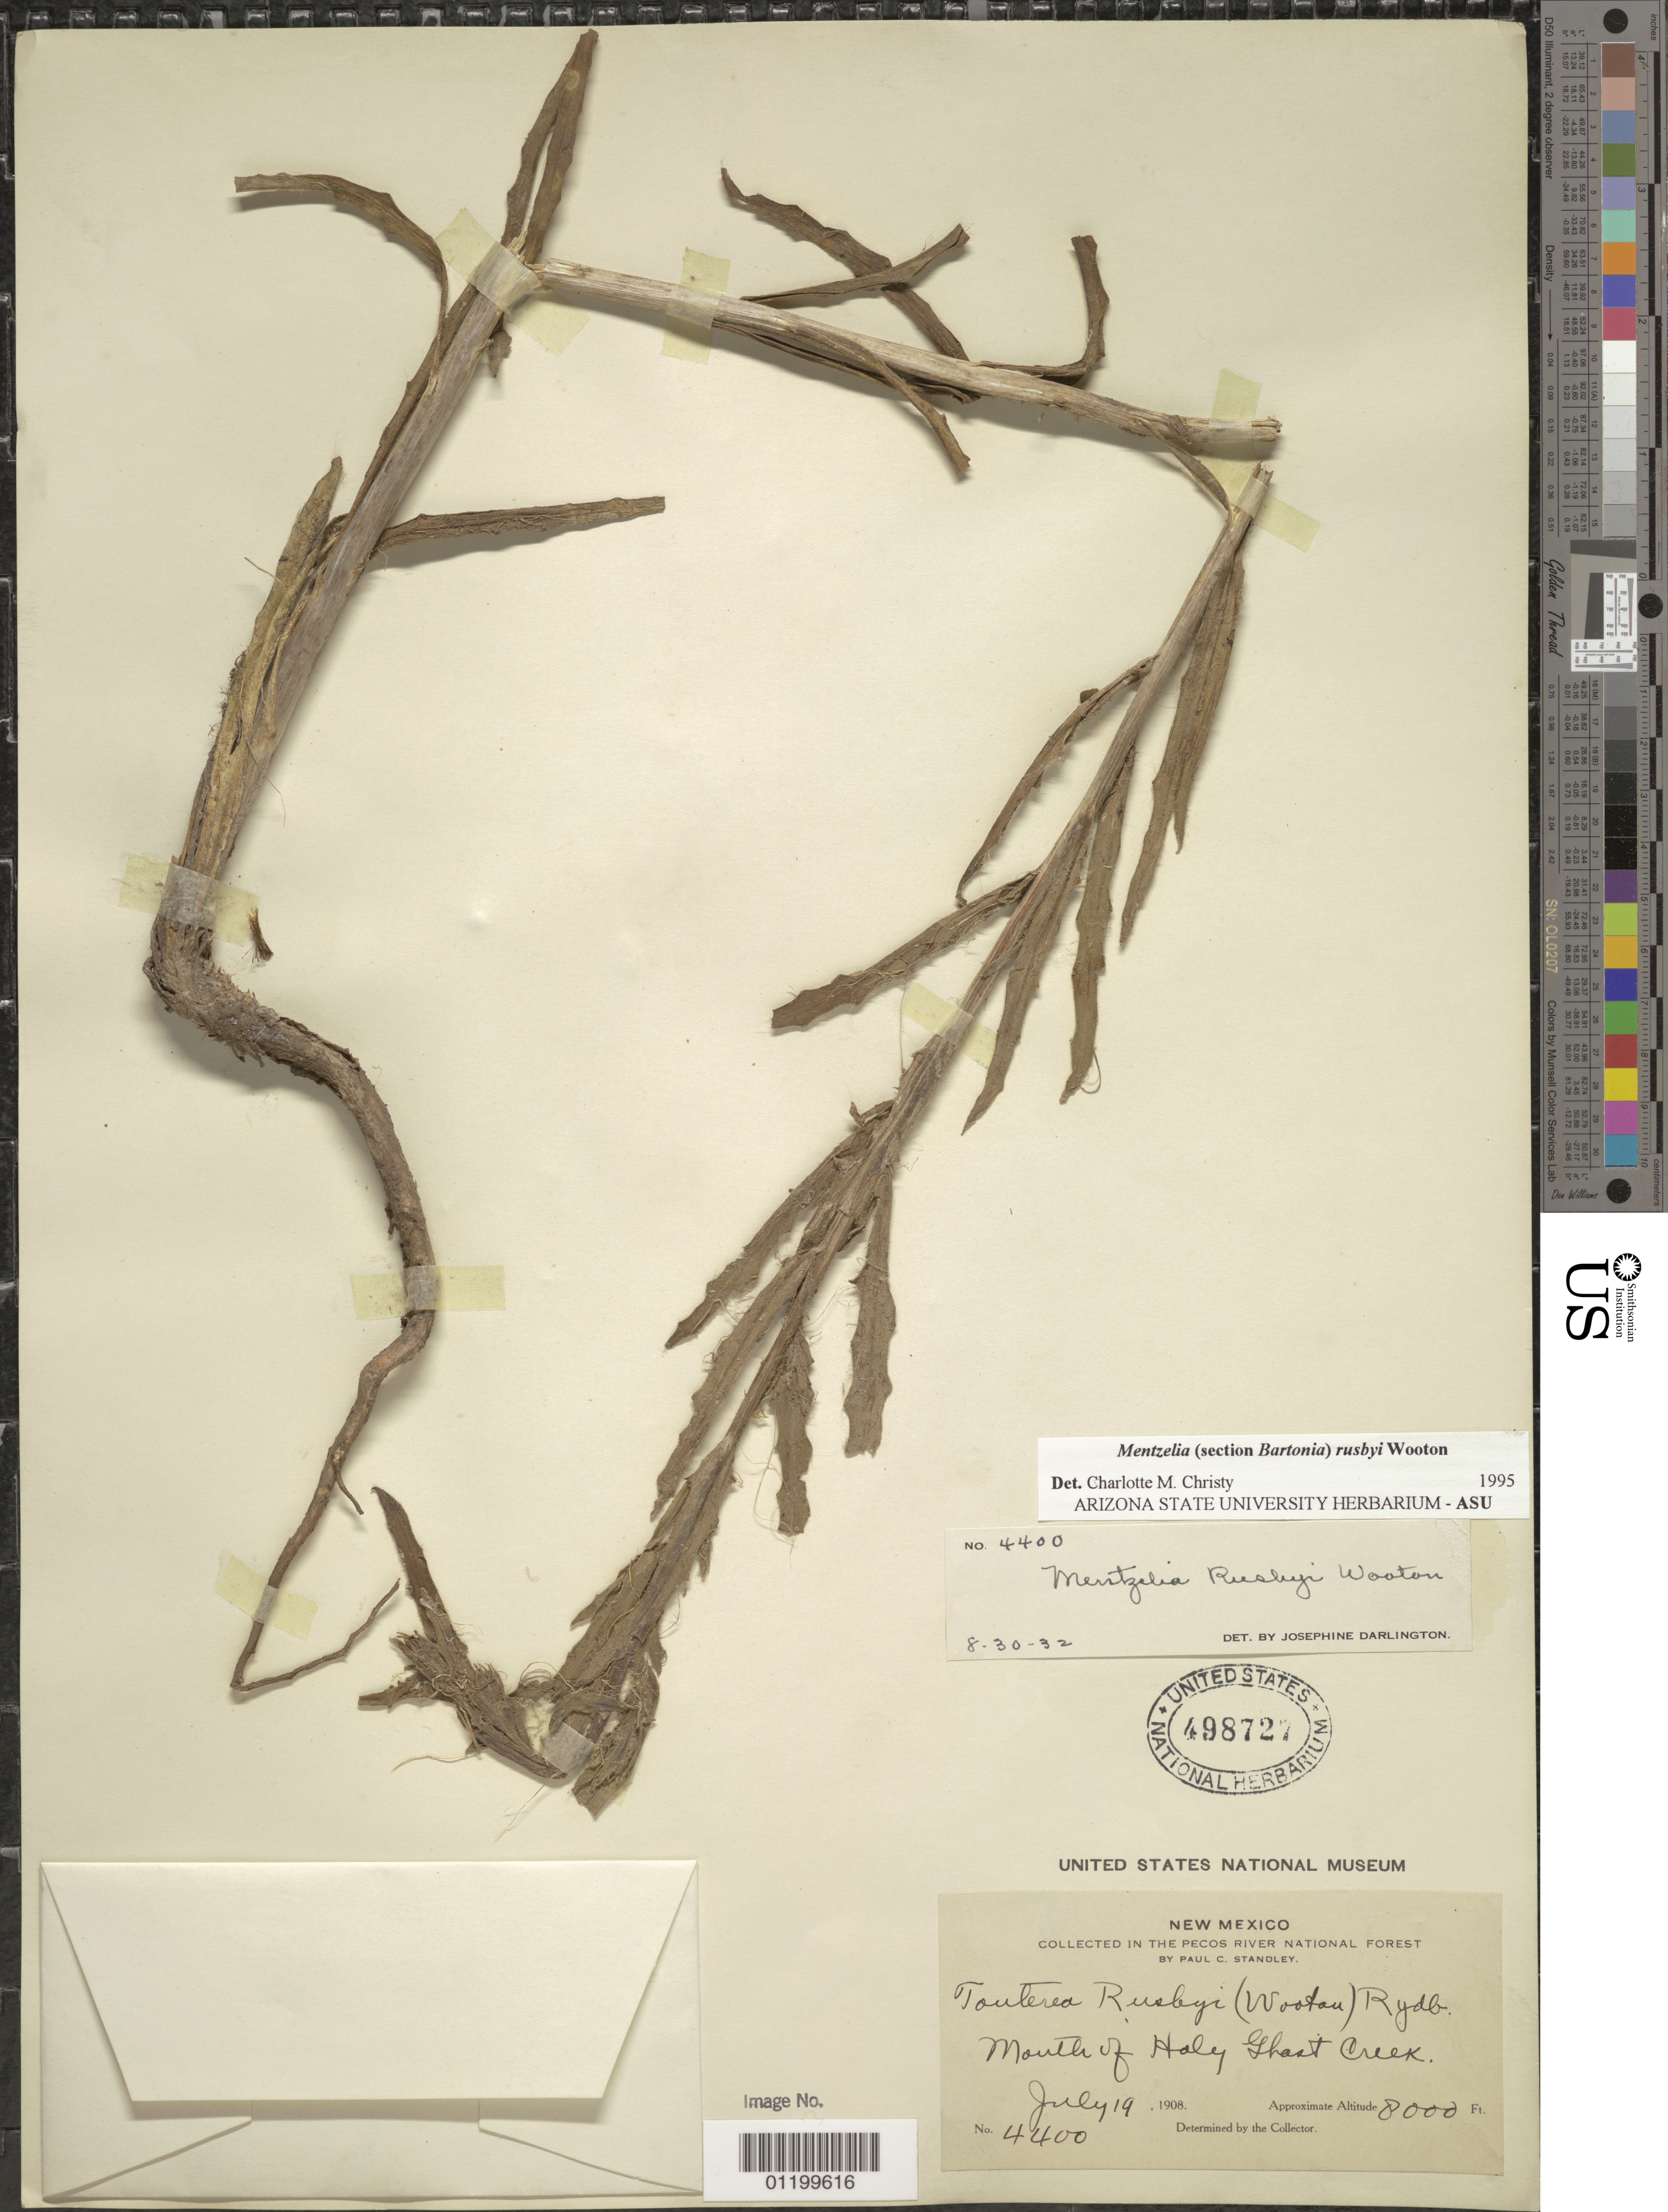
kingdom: Plantae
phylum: Tracheophyta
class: Magnoliopsida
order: Cornales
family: Loasaceae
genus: Mentzelia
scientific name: Mentzelia rusbyi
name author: Wooton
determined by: Christy, --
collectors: P. C. Standley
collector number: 4400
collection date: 1908-07-19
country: United States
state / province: New Mexico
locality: in the Pecos River National Forest, Mouth of Holy Ghost Creek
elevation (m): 2438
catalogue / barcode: US 498727